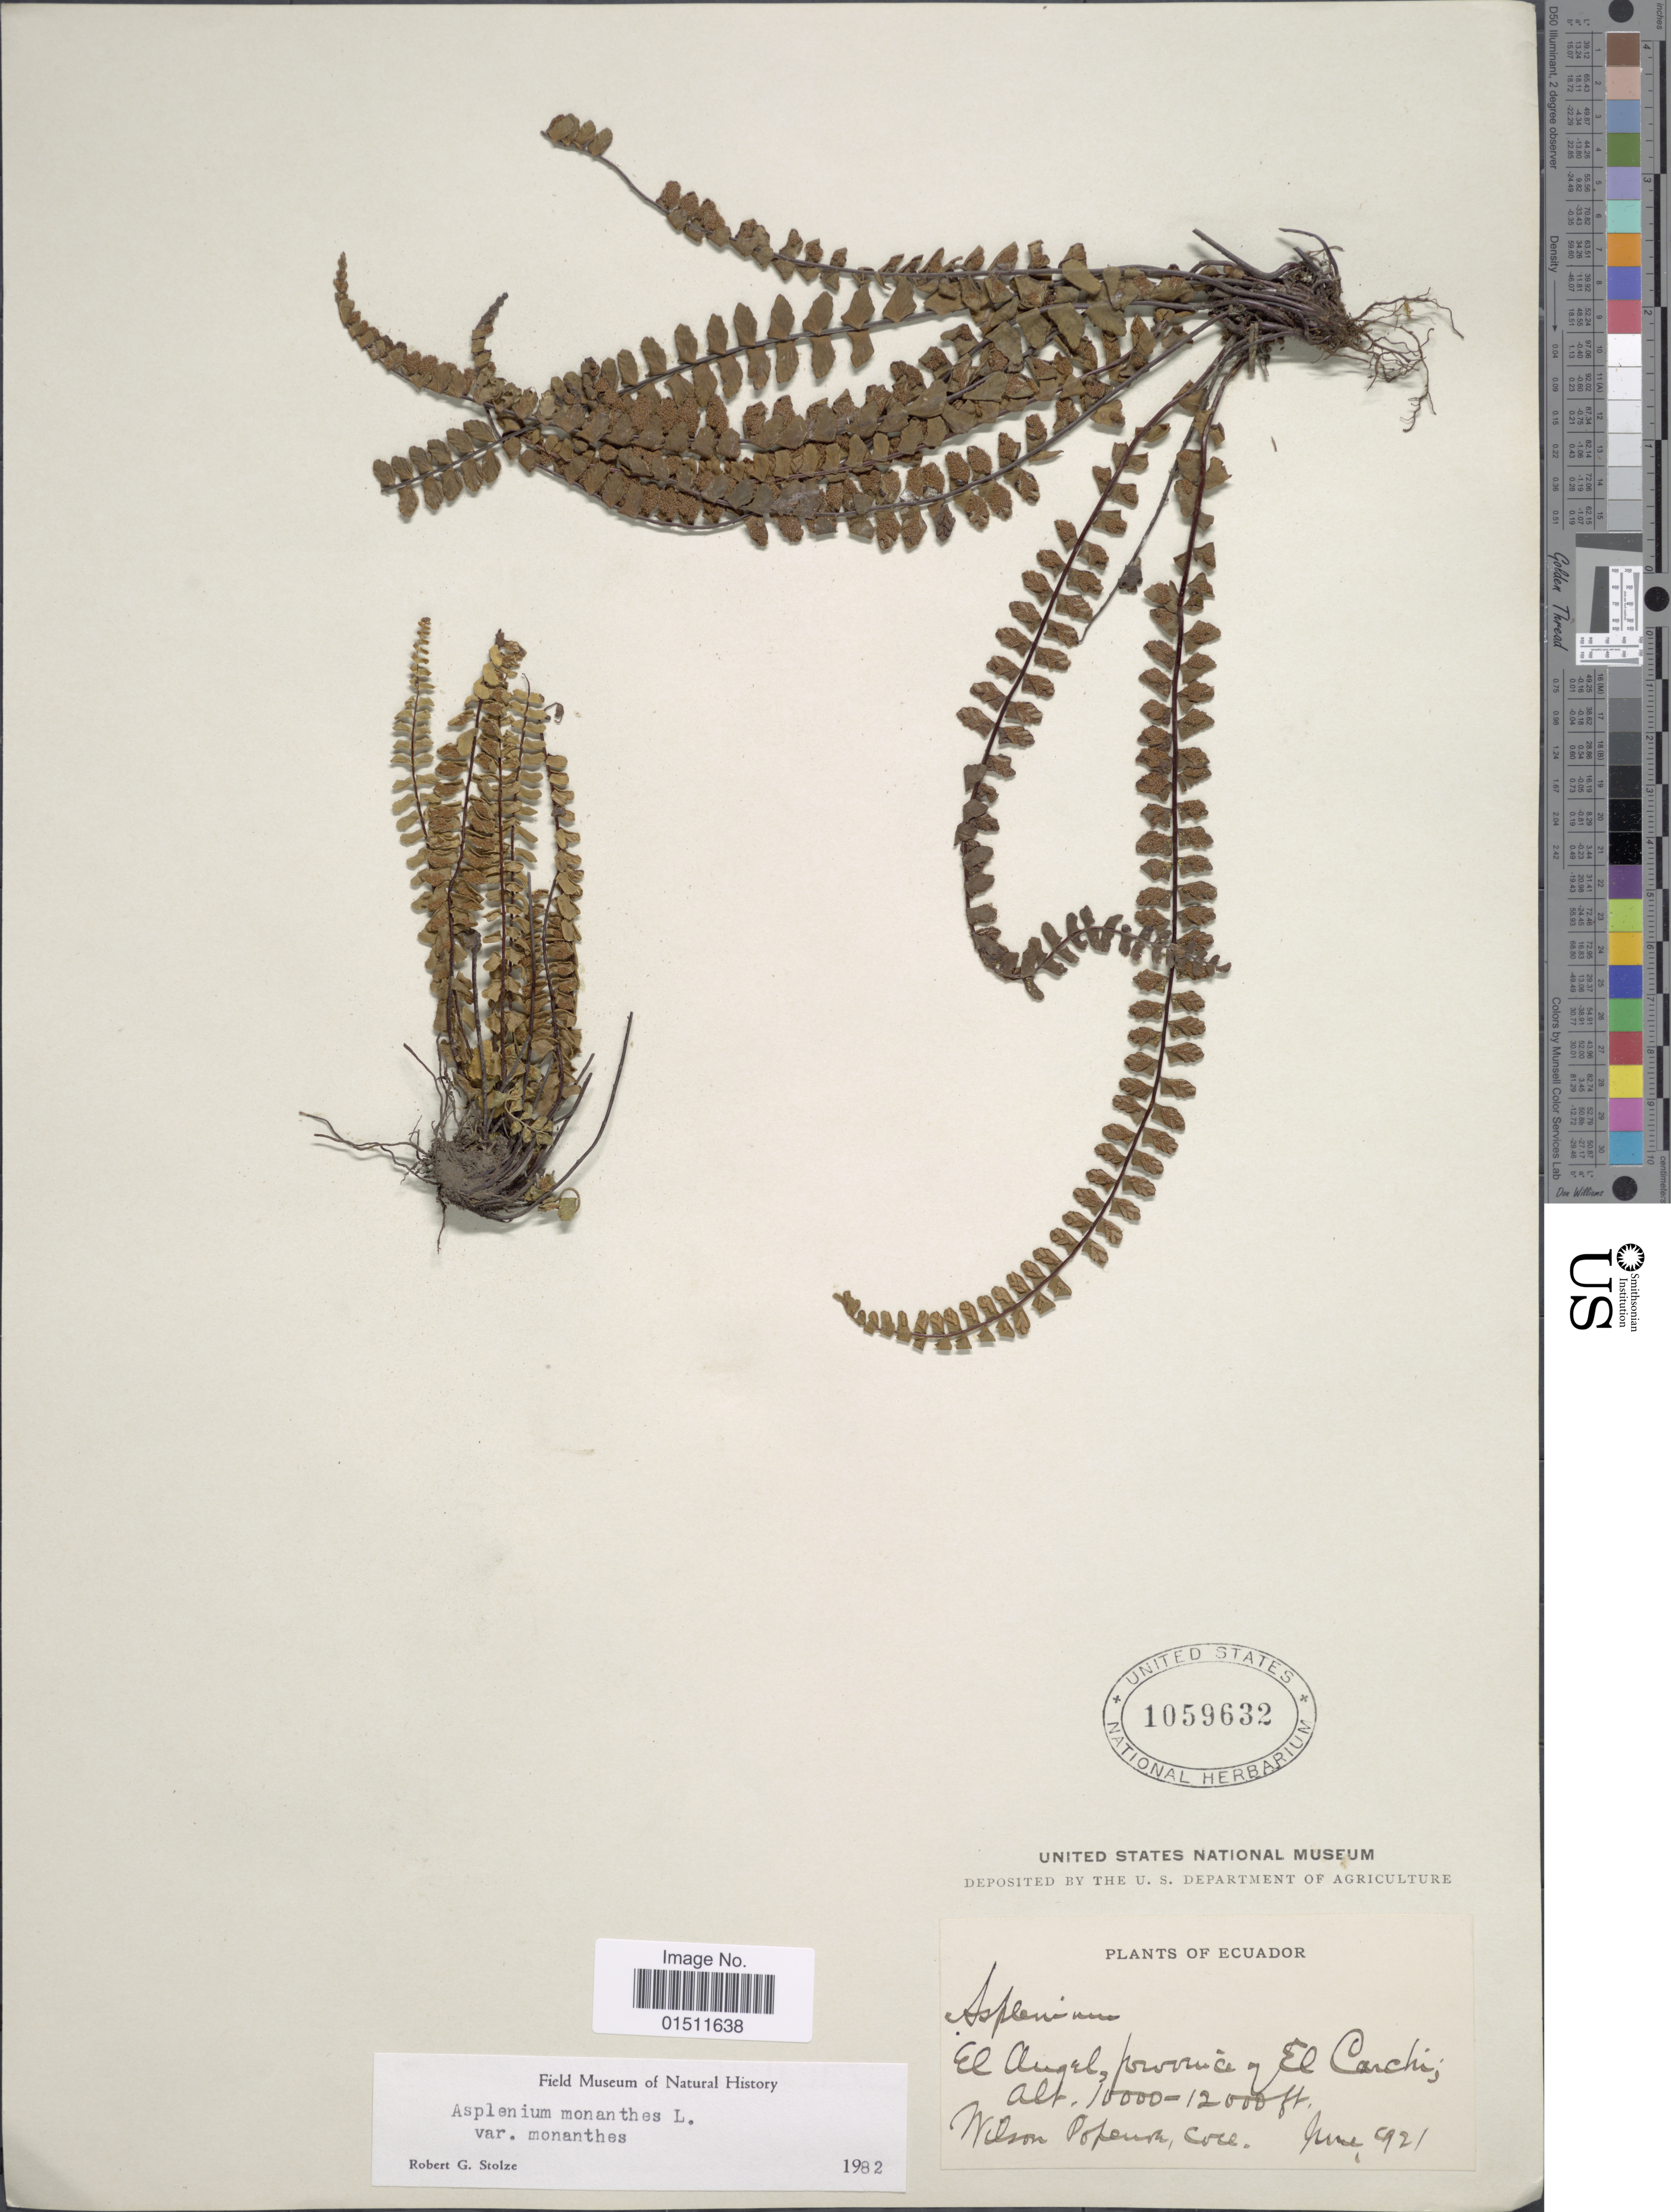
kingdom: Plantae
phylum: Tracheophyta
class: Polypodiopsida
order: Polypodiales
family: Aspleniaceae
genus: Asplenium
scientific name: Asplenium monanthes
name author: L.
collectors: W. Popenoe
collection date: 1921-06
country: Ecuador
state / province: Carchi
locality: El Angel, province of El Carchi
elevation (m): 3048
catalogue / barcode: US 1059632